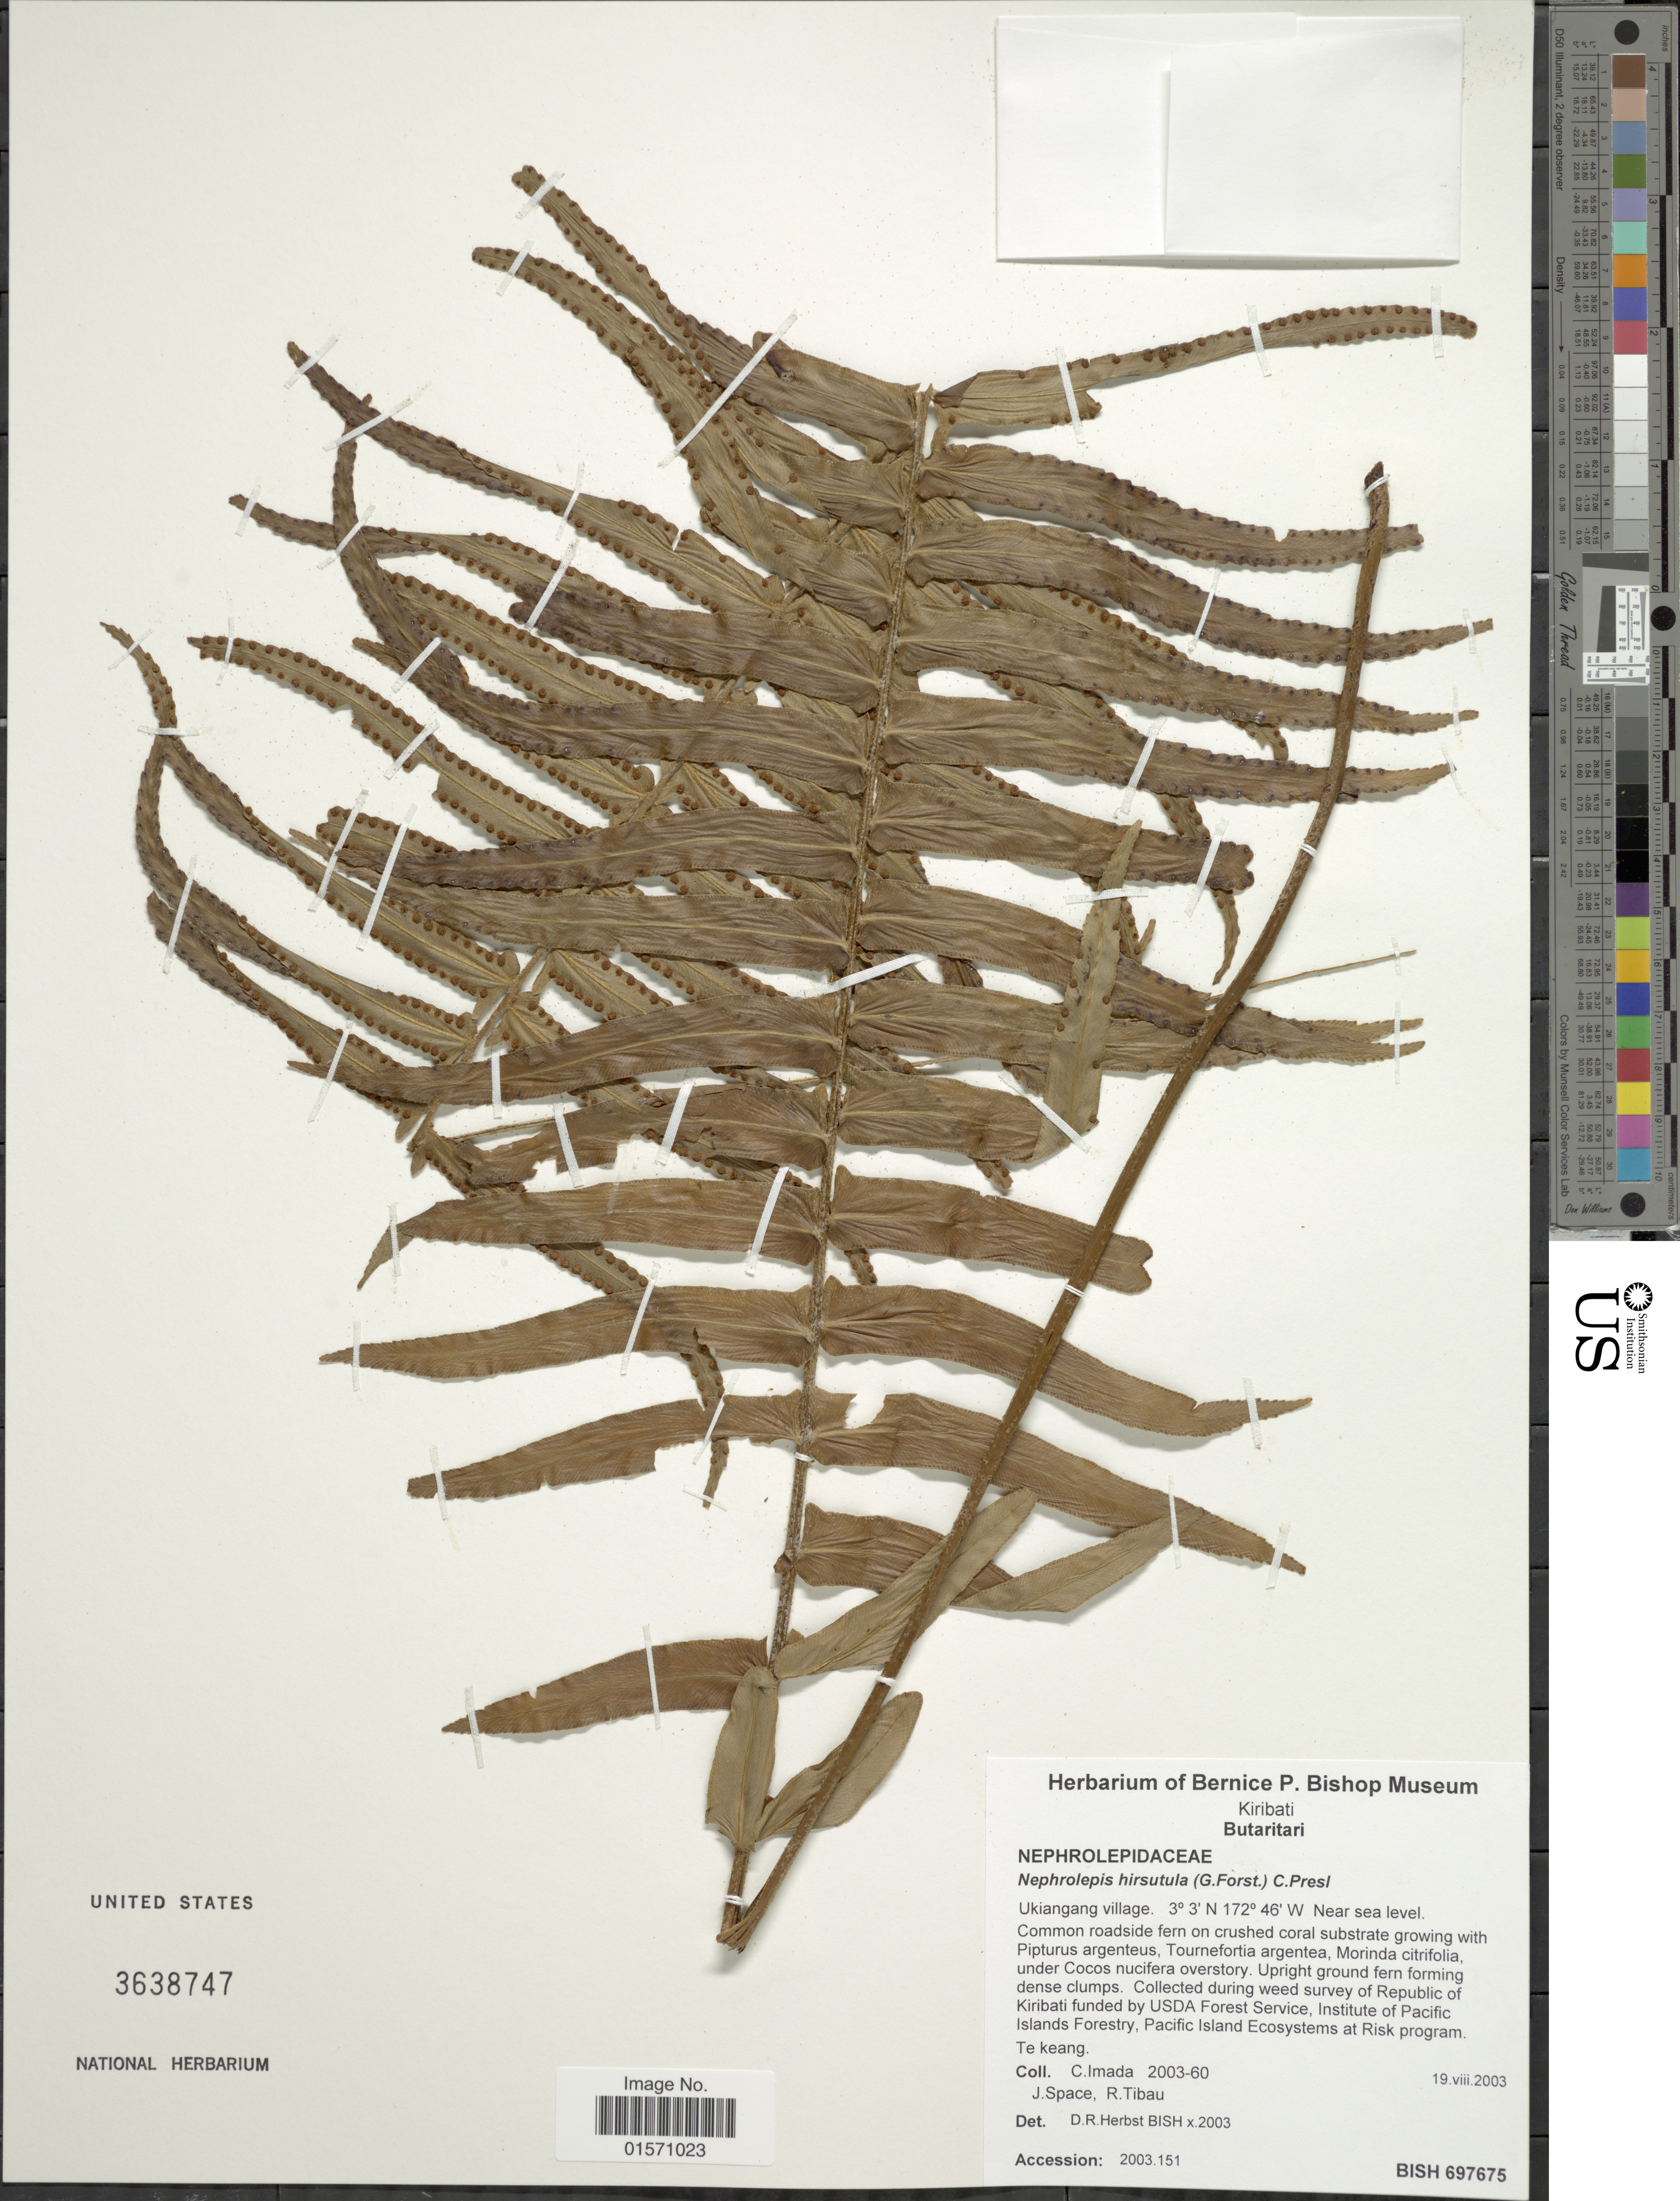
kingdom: Plantae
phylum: Tracheophyta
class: Polypodiopsida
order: Polypodiales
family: Nephrolepidaceae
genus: Nephrolepis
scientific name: Nephrolepis hirsutula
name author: (G. Forst.) C. Presl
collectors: C. Imada, J. Space & R. Tibau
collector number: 2003-60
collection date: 2003-08-19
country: Kiribati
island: Butaritari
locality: Butaritari. Ukiangang village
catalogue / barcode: US 3638747